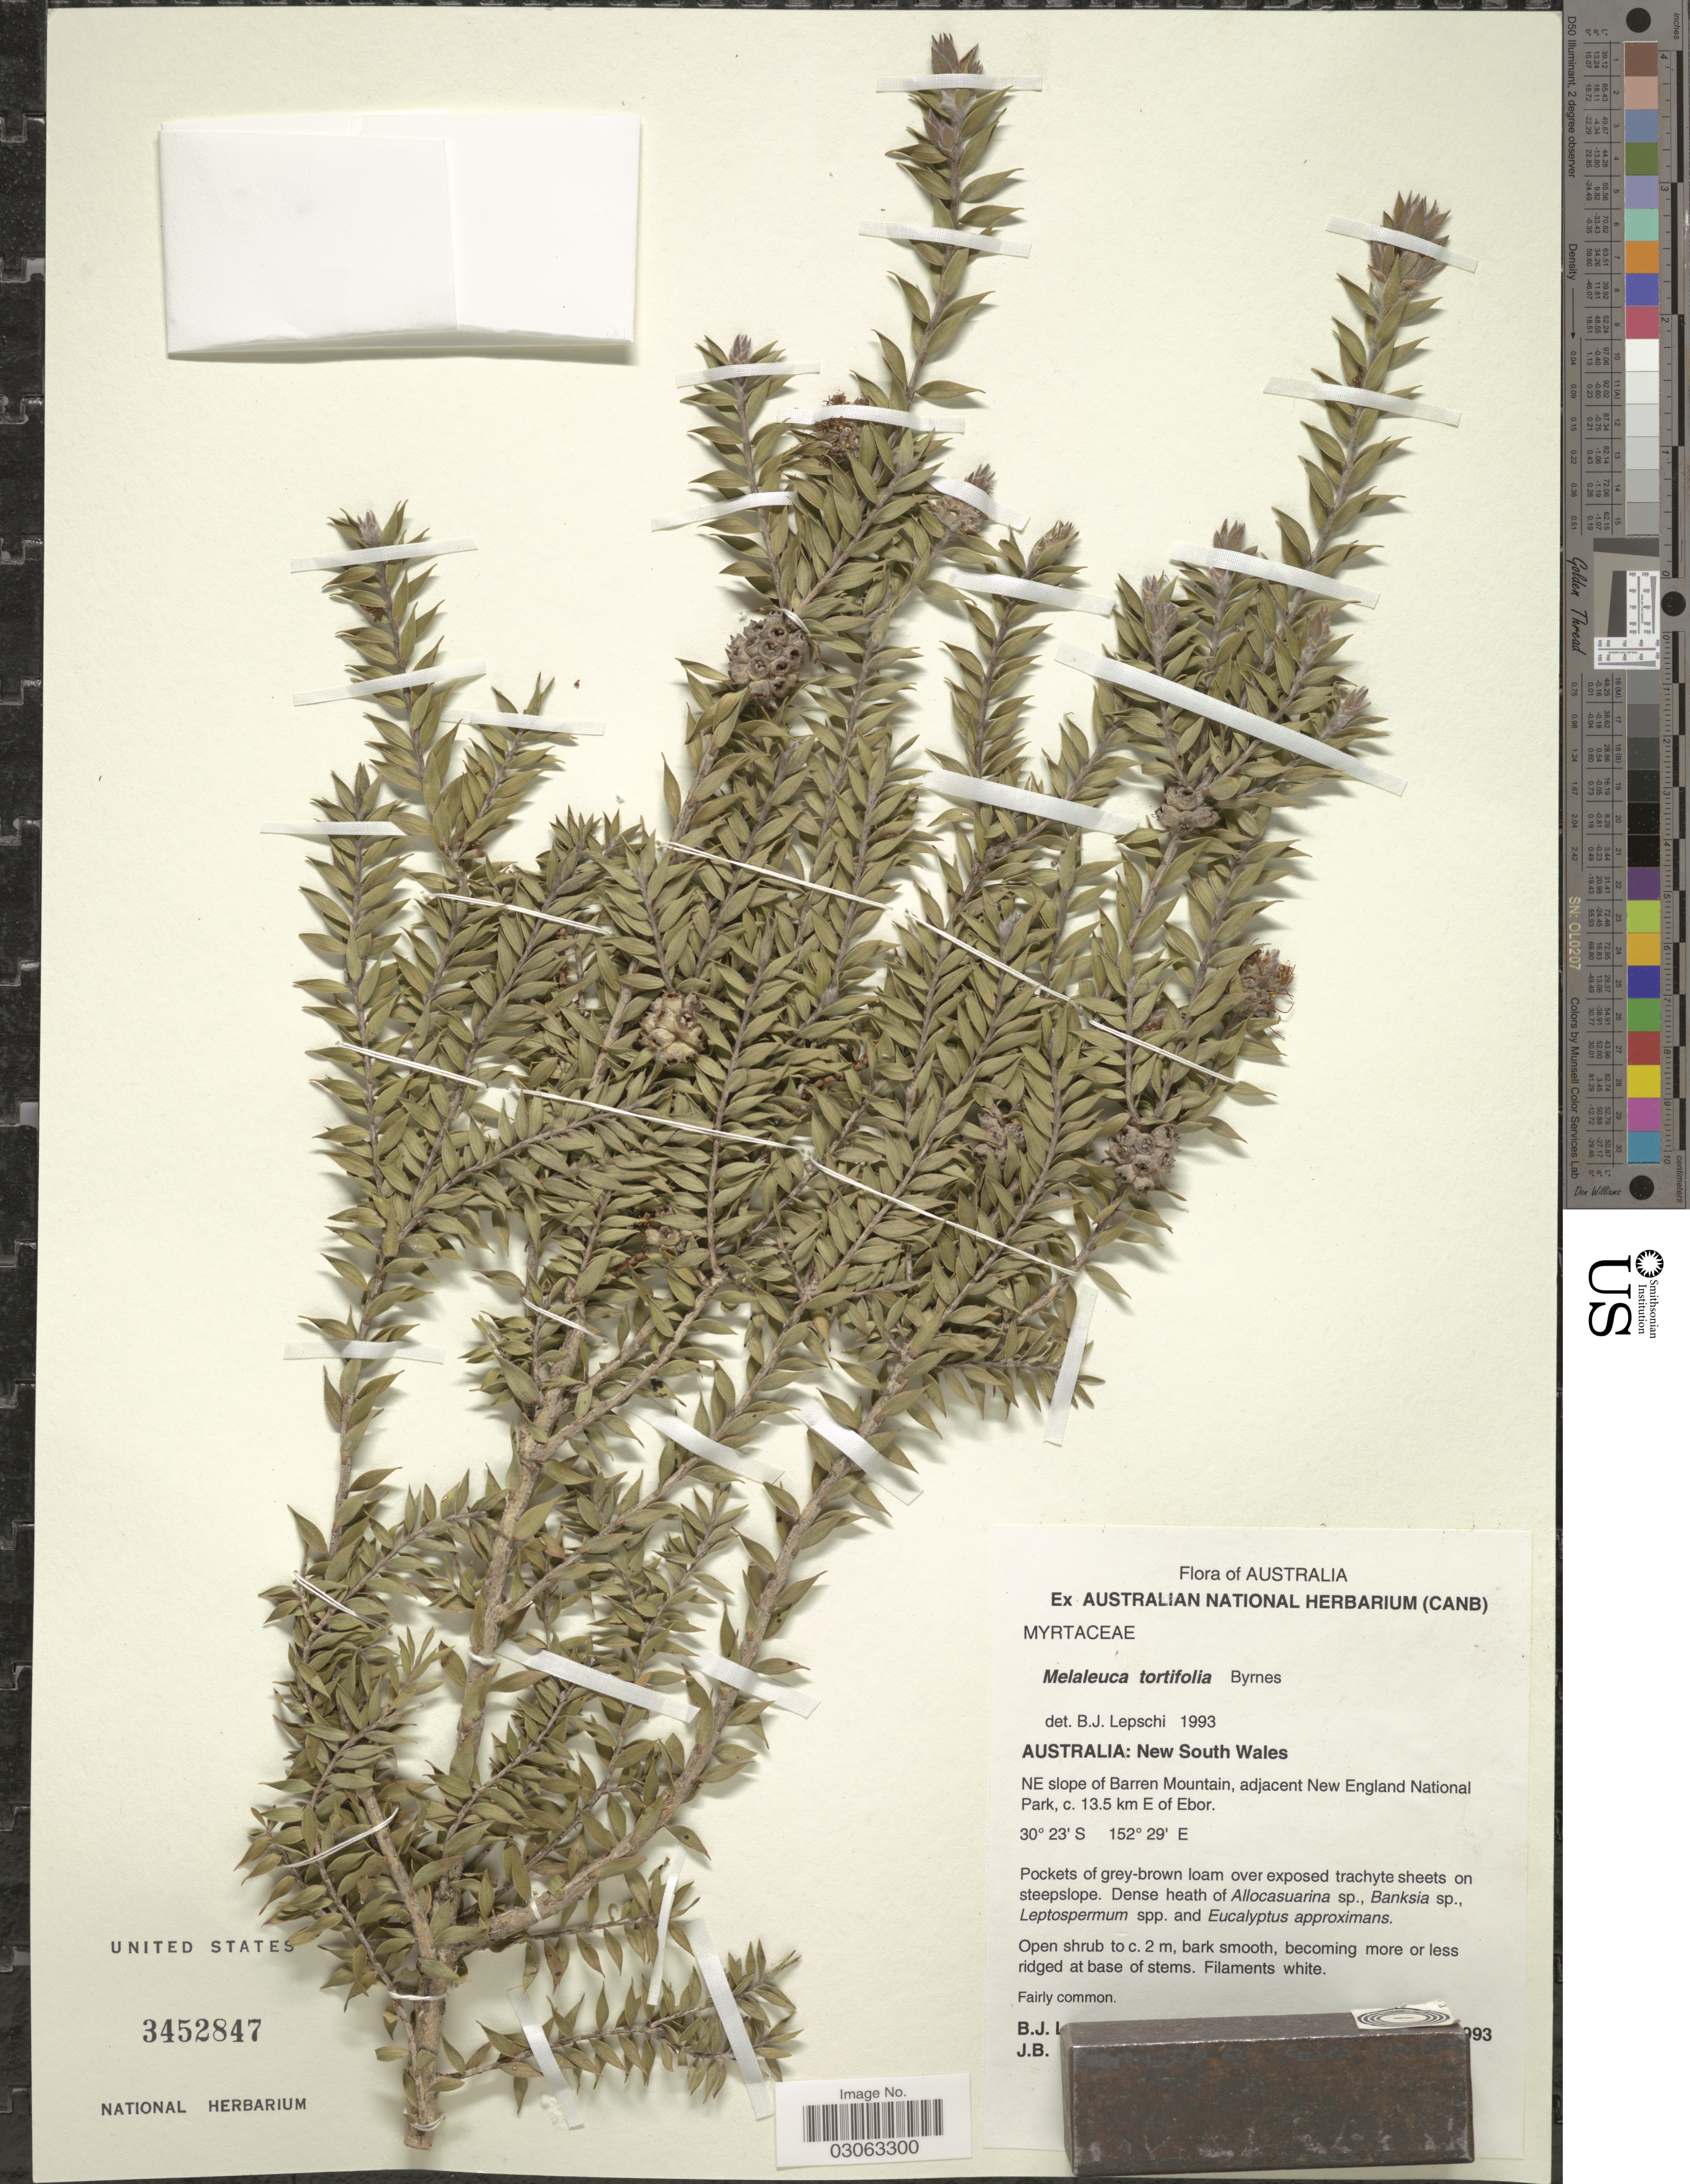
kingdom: Plantae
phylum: Tracheophyta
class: Magnoliopsida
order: Myrtales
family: Myrtaceae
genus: Melaleuca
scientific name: Melaleuca tortifolia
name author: Byrnes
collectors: B. Lepschi, Collector illegible & J. B.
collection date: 1993-01-01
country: Australia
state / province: New South Wales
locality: NE slope of Barren Mountain, adjacent New England National Park, c. 13.5 km E of Ebor.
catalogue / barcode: US 3452847